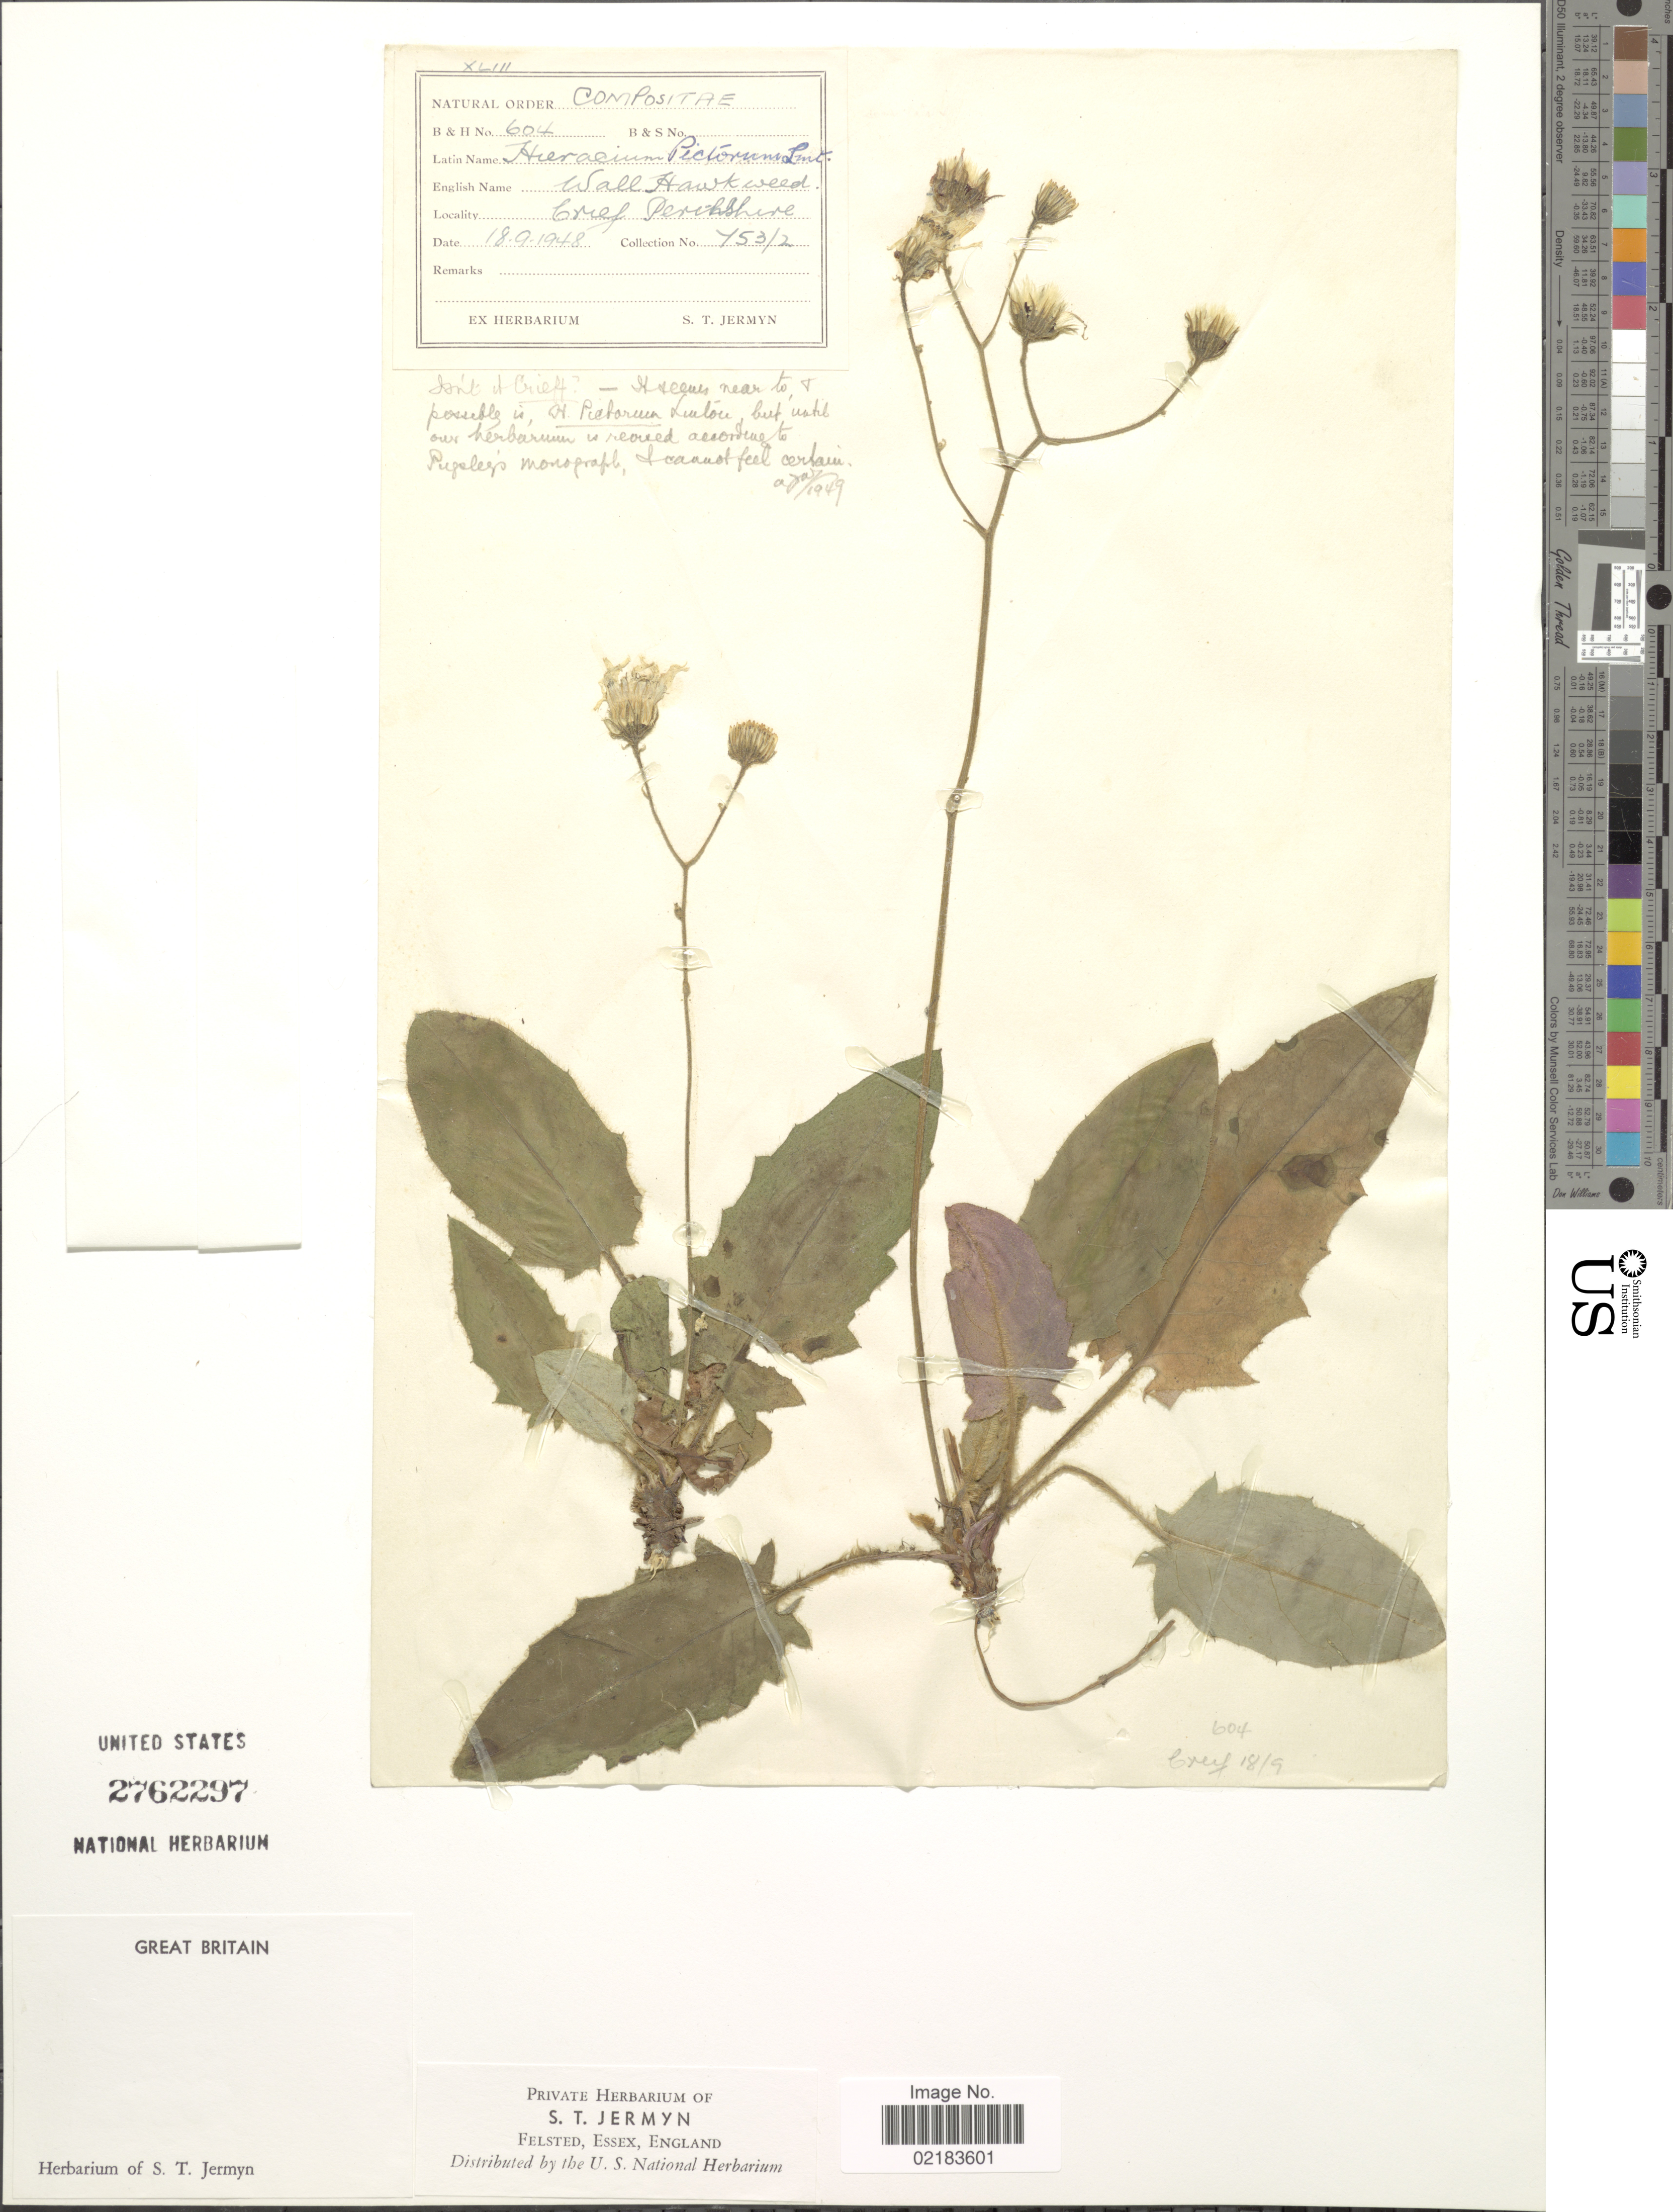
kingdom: Plantae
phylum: Tracheophyta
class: Magnoliopsida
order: Asterales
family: Asteraceae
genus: Hieracium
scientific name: Hieracium pictorum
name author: E. F. Linton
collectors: S. Jermyn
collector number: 753/2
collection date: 1948-09-18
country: United Kingdom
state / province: Scotland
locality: Great Brittain. Grieff Perthshire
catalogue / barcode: US 2762297